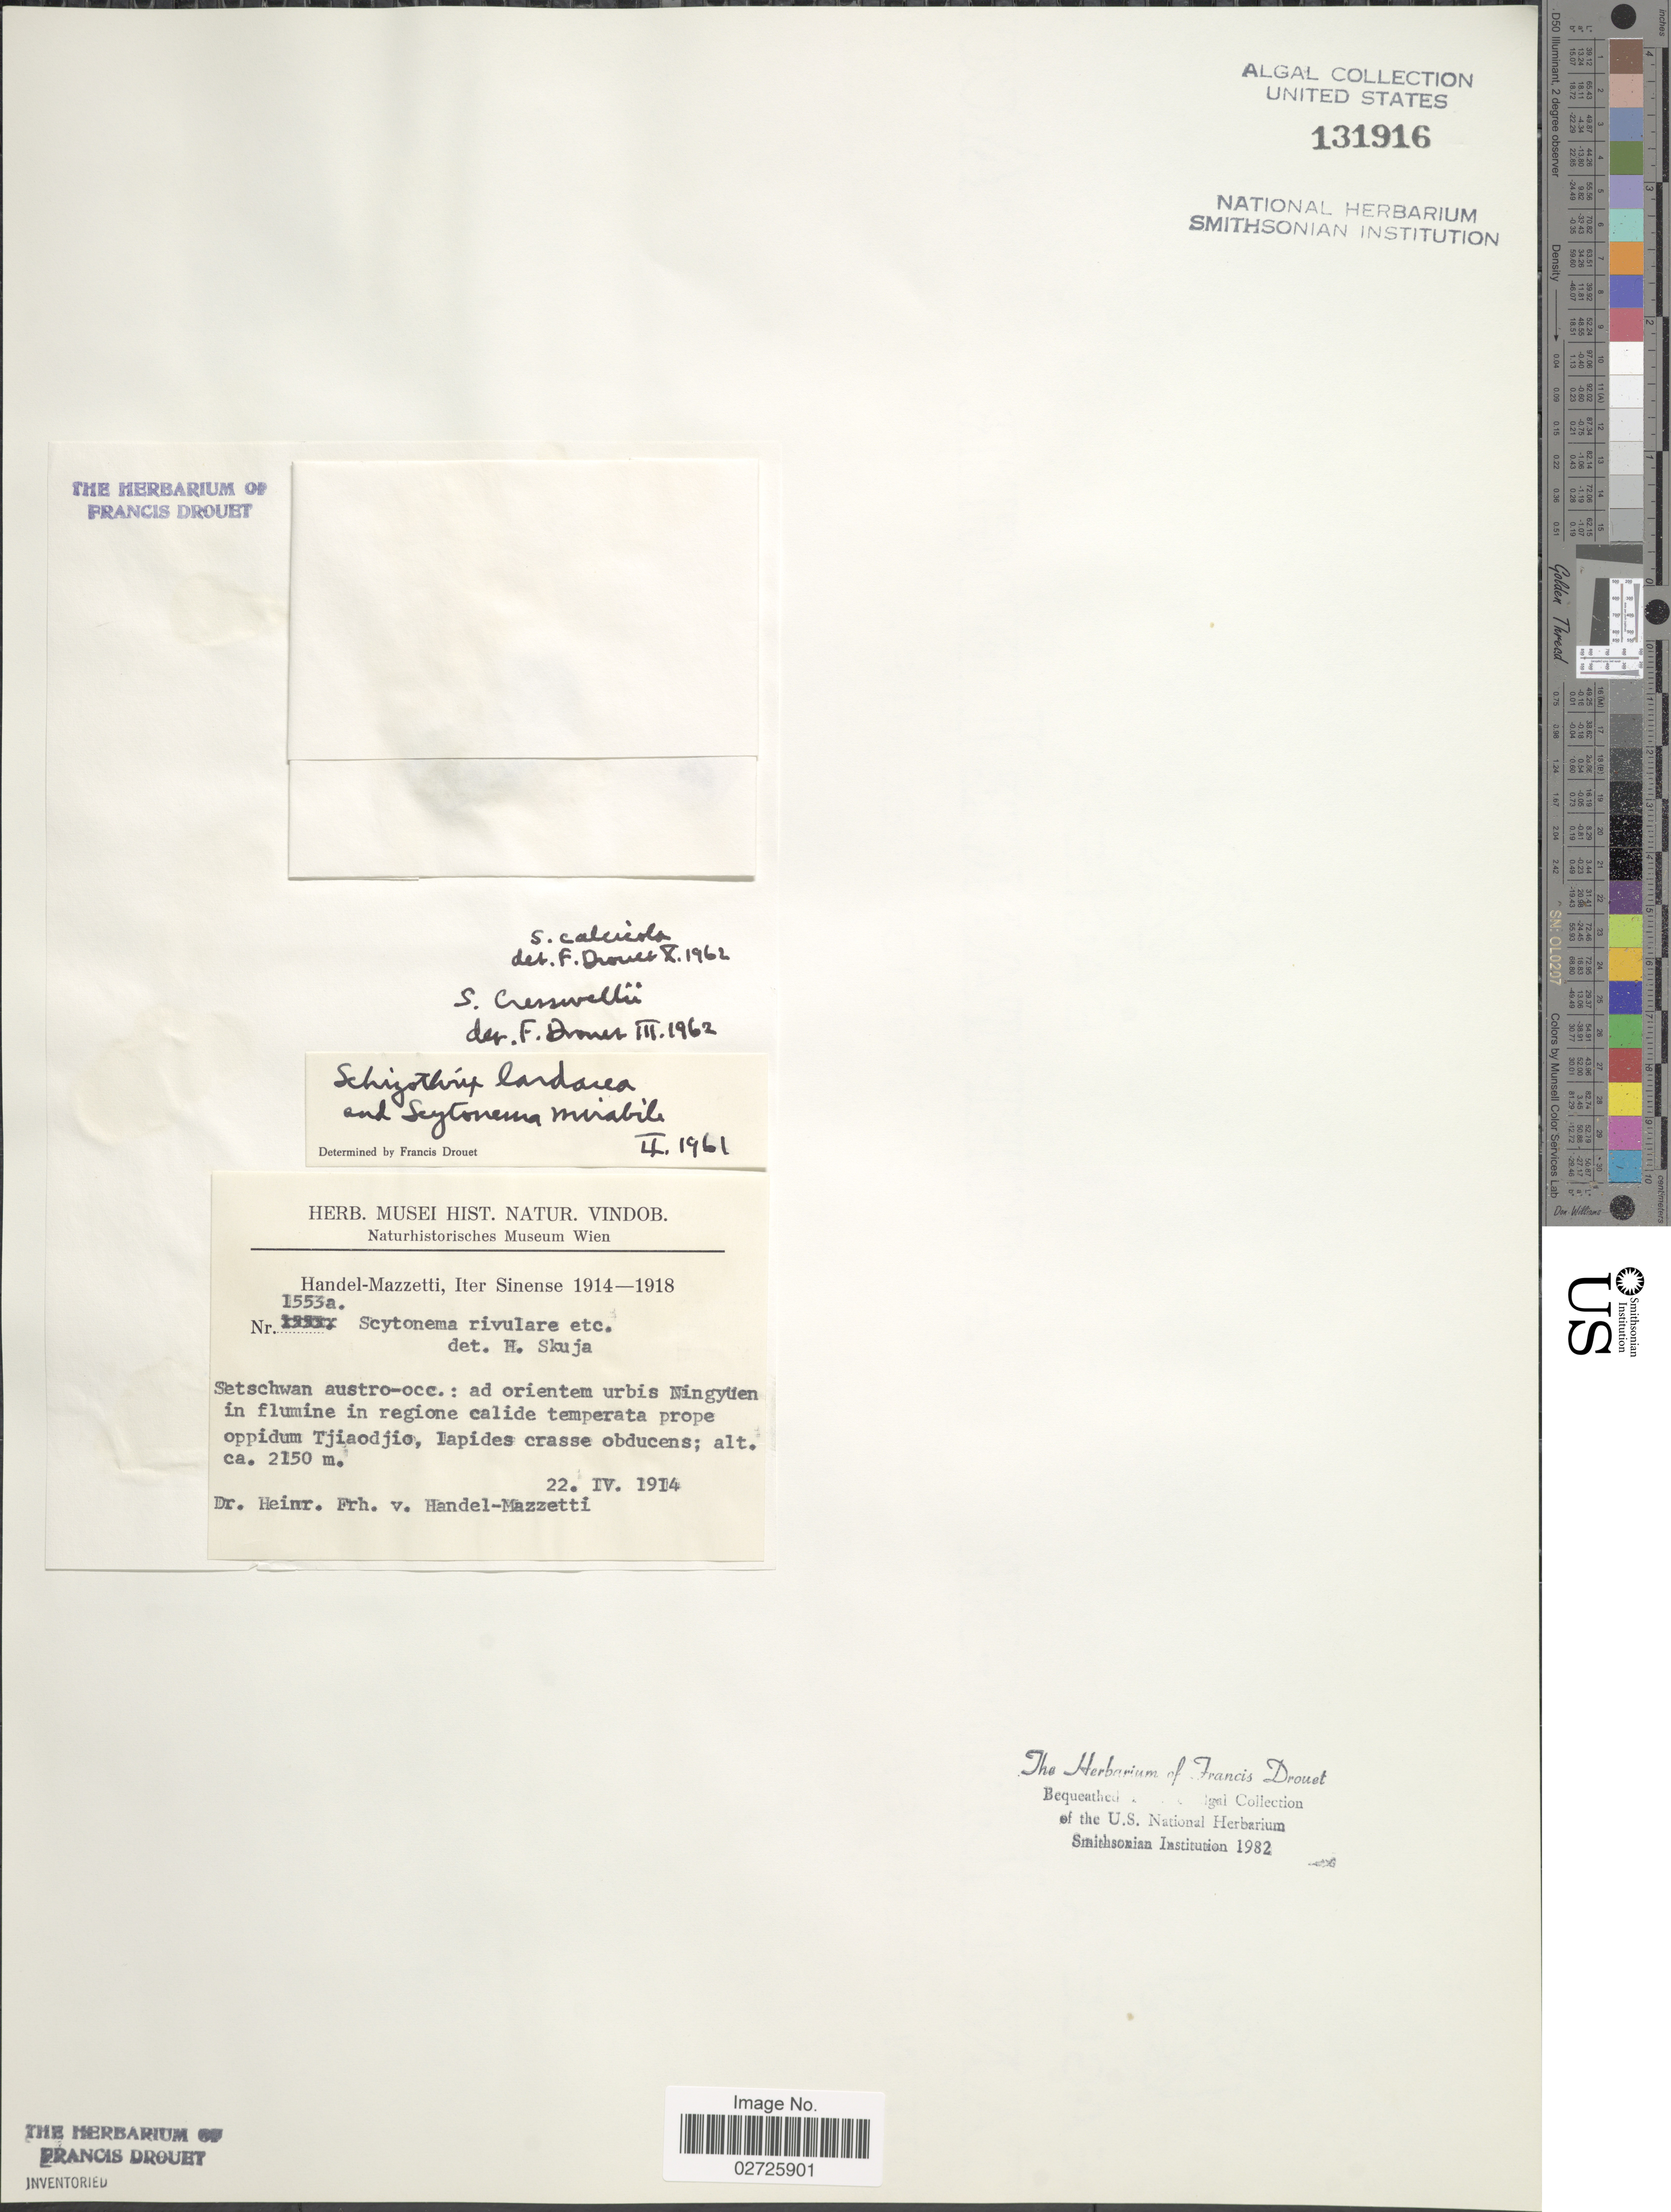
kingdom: Bacteria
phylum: Cyanobacteria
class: Cyanobacteriia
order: Leptolyngbyales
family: Trichocoleusaceae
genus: Schizothrix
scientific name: Schizothrix calcicola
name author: Gomont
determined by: Drouet, F. E.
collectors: H. Handel-Mazzetti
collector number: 1553a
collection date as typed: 22 Apr 1914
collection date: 1914-04-22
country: China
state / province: Sichuan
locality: Lolo, Ningyuen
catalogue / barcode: US 131916